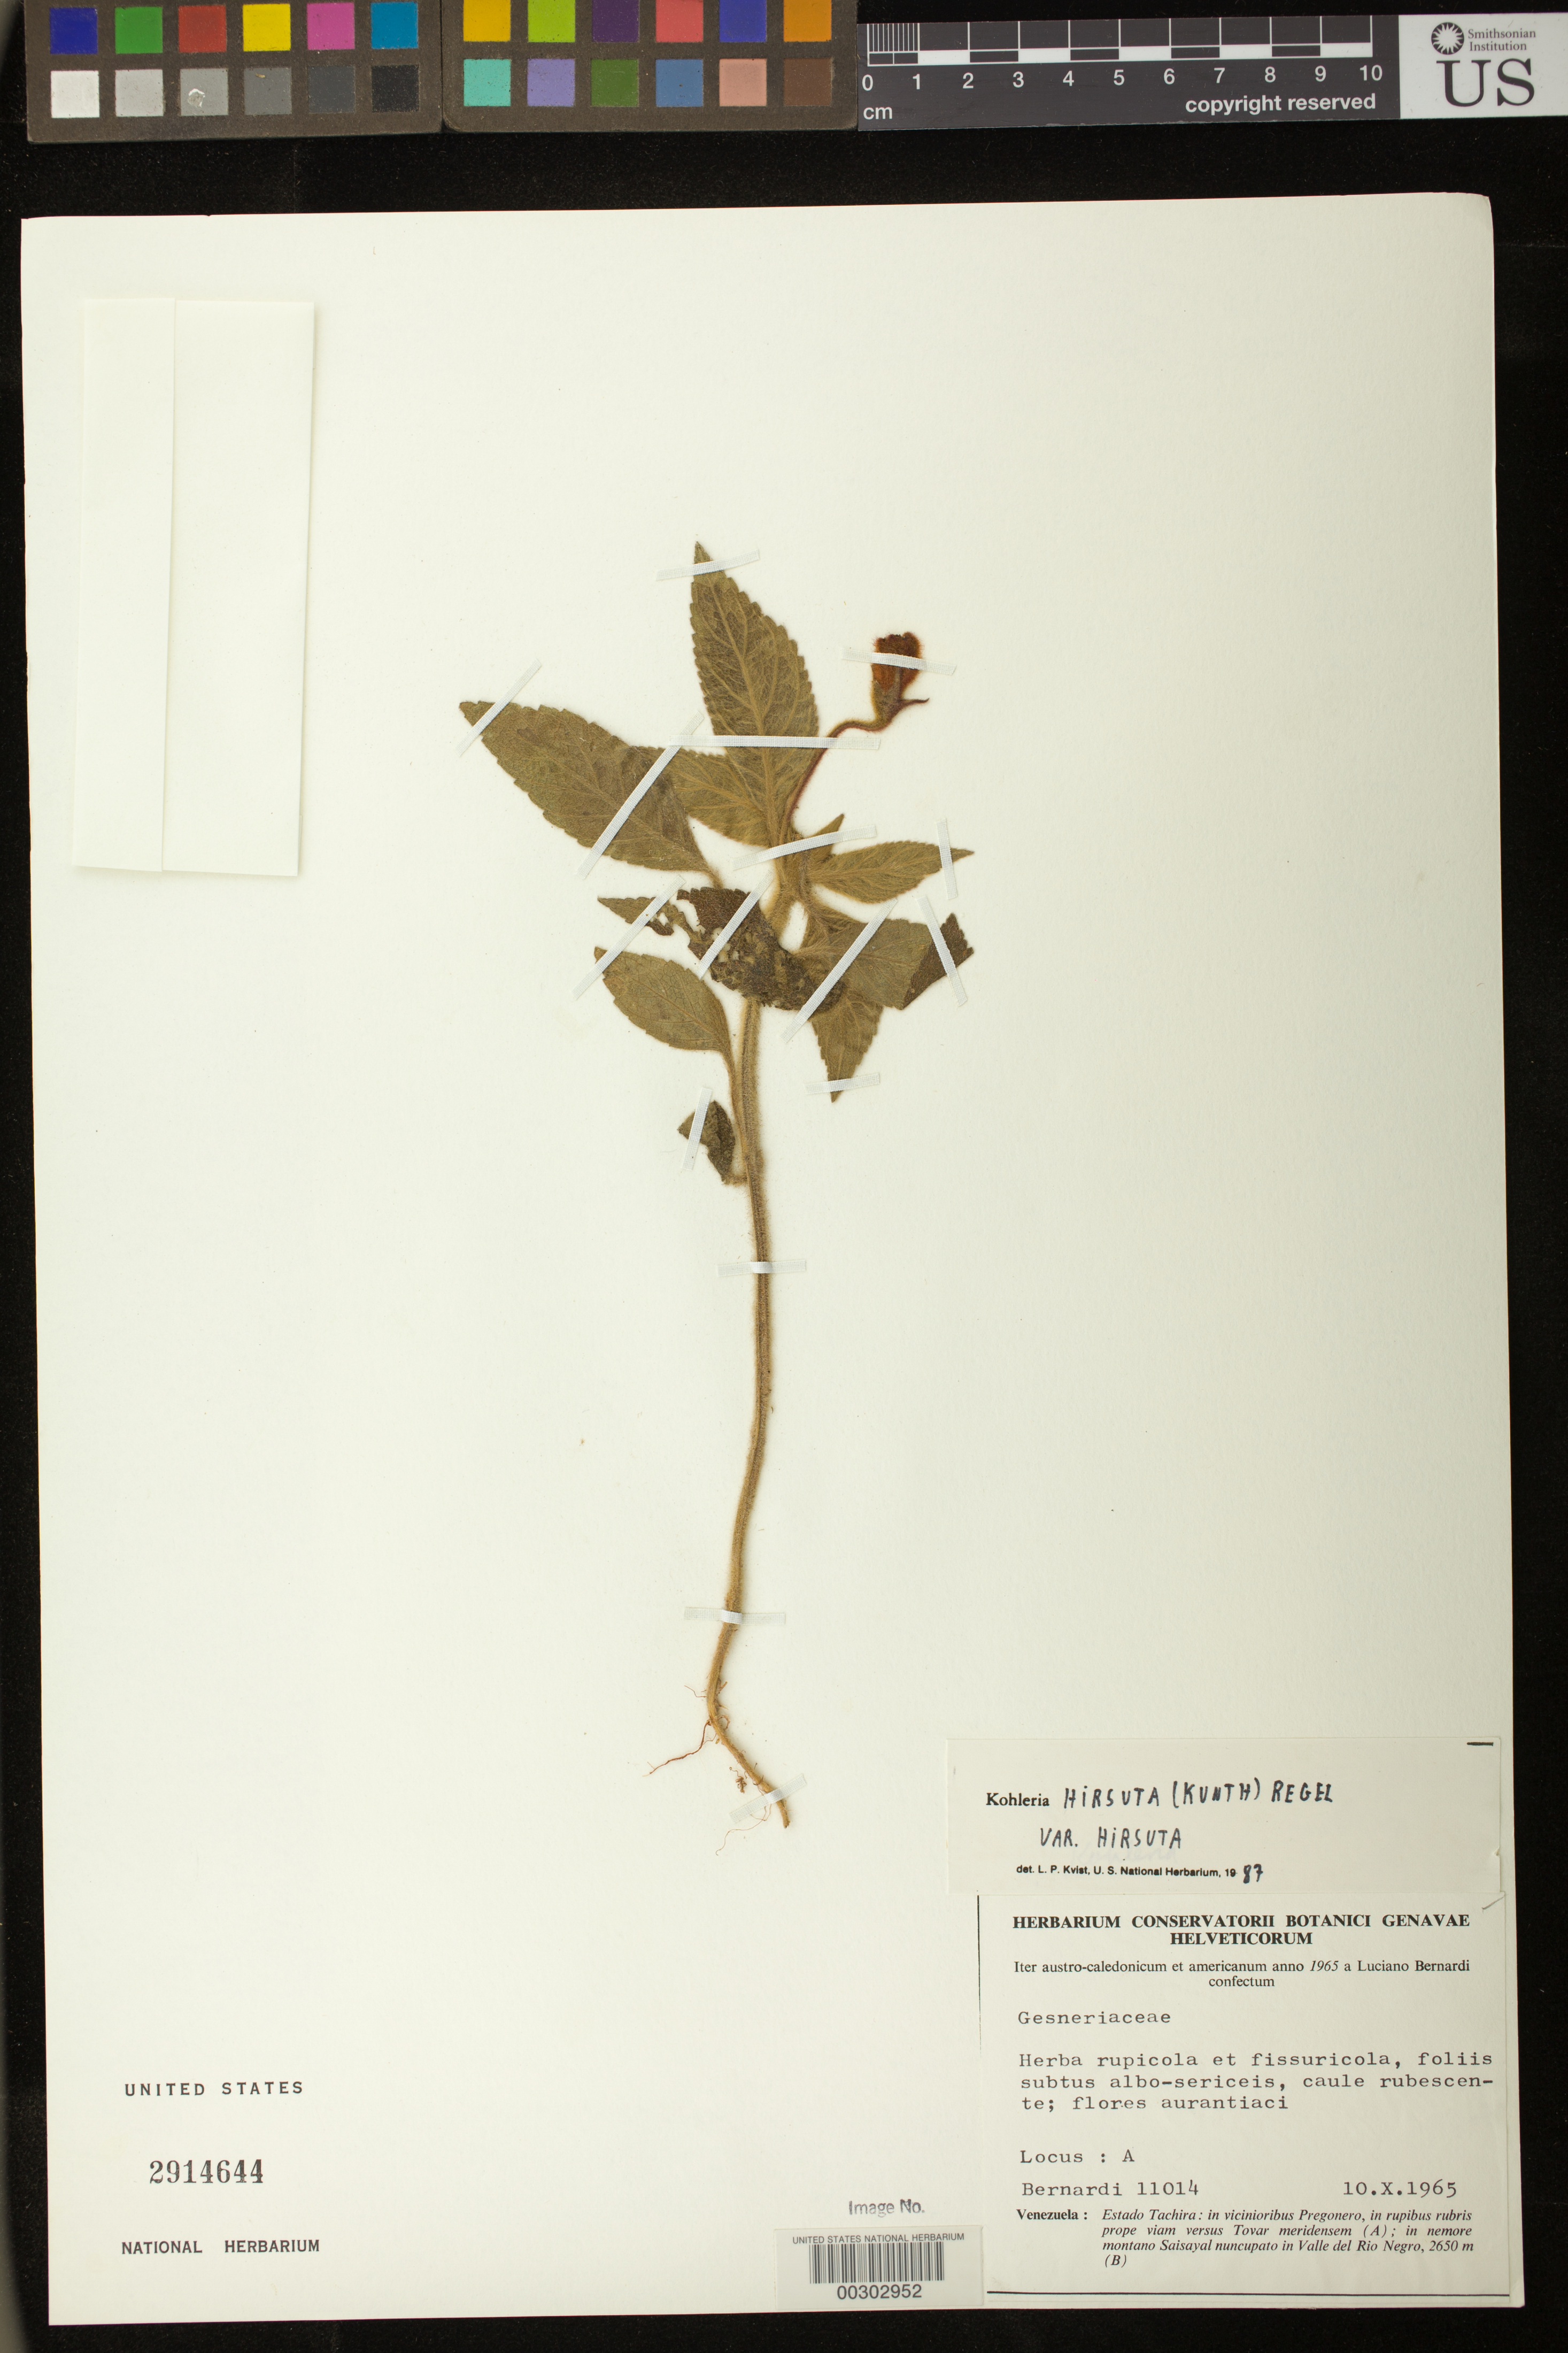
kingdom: Plantae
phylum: Tracheophyta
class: Magnoliopsida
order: Lamiales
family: Gesneriaceae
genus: Kohleria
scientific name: Kohleria hirsuta var. hirsuta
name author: (Kunth) Regel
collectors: L. Bernardi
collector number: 11014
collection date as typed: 10 Oct 1965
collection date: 1965-10-10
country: Venezuela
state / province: Táchira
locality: In vicinity of Pregonero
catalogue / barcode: US 2914644